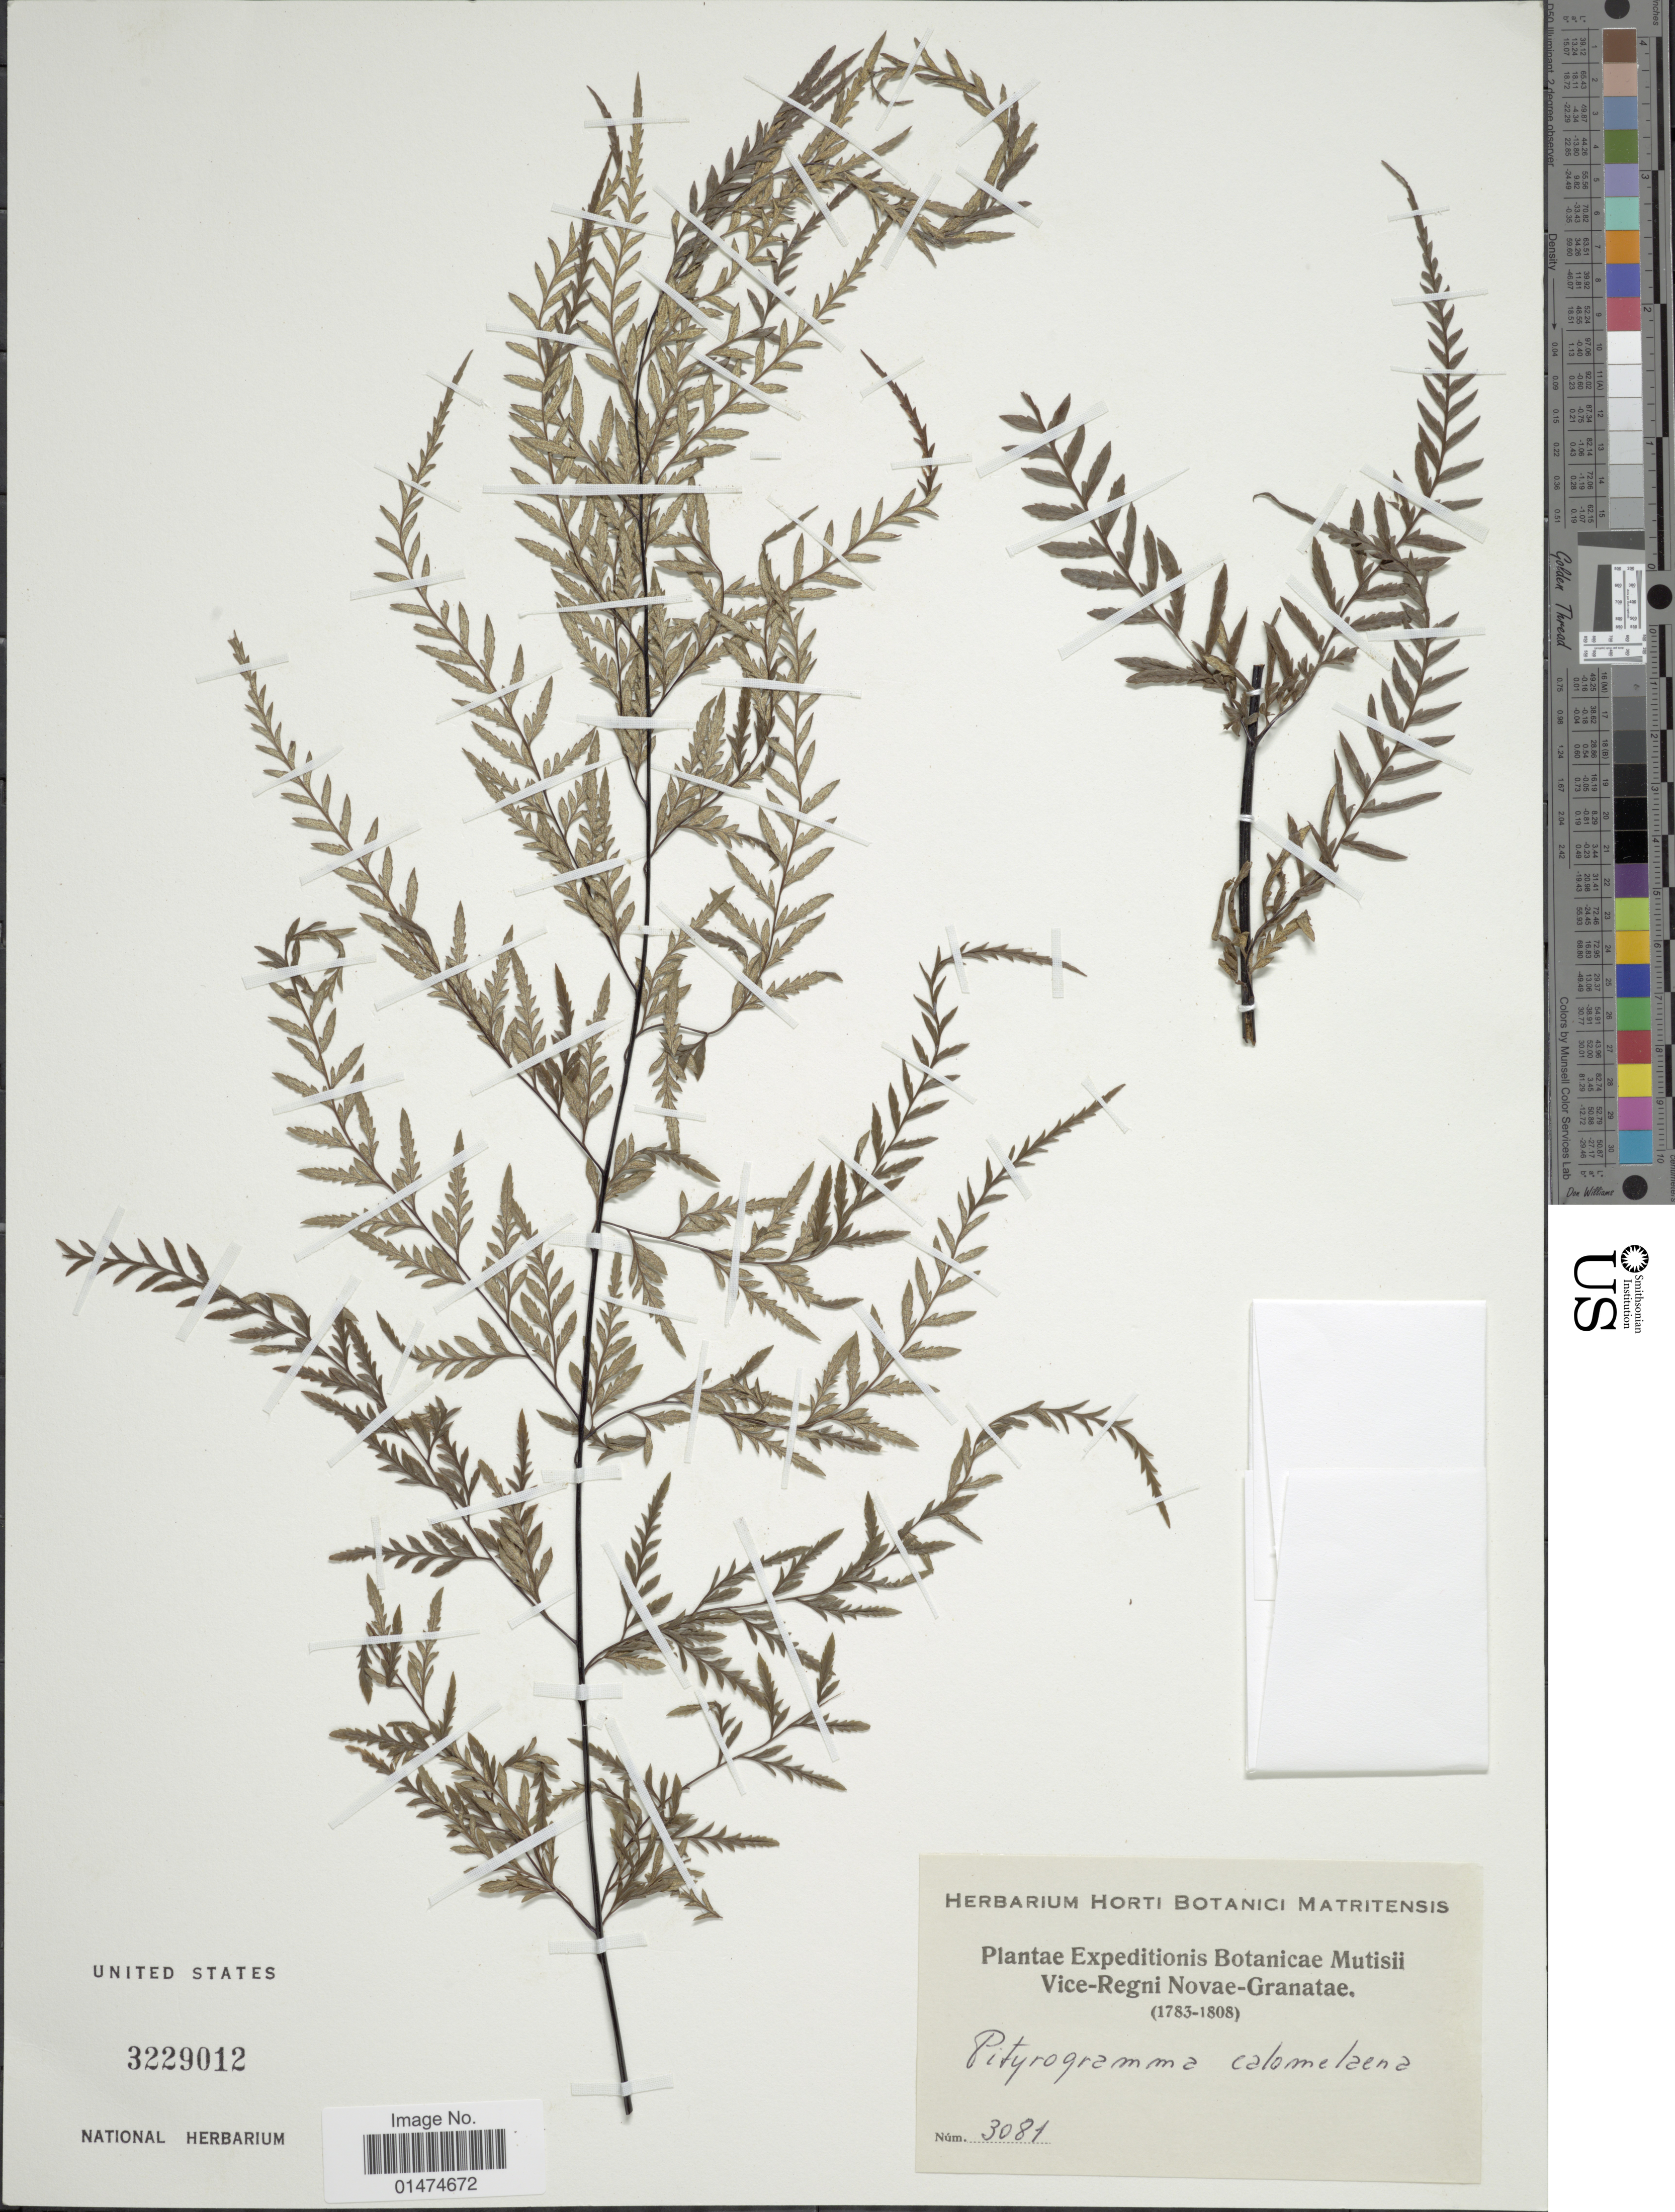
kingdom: Plantae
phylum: Tracheophyta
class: Polypodiopsida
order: Polypodiales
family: Pteridaceae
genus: Pityrogramma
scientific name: Pityrogramma calomelanos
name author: (L.) Link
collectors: Herbarium Horti Botanici Matritensis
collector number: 3081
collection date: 1783/1808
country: Colombia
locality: Vice-Regni Novae-Granatea.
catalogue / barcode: US 3229012